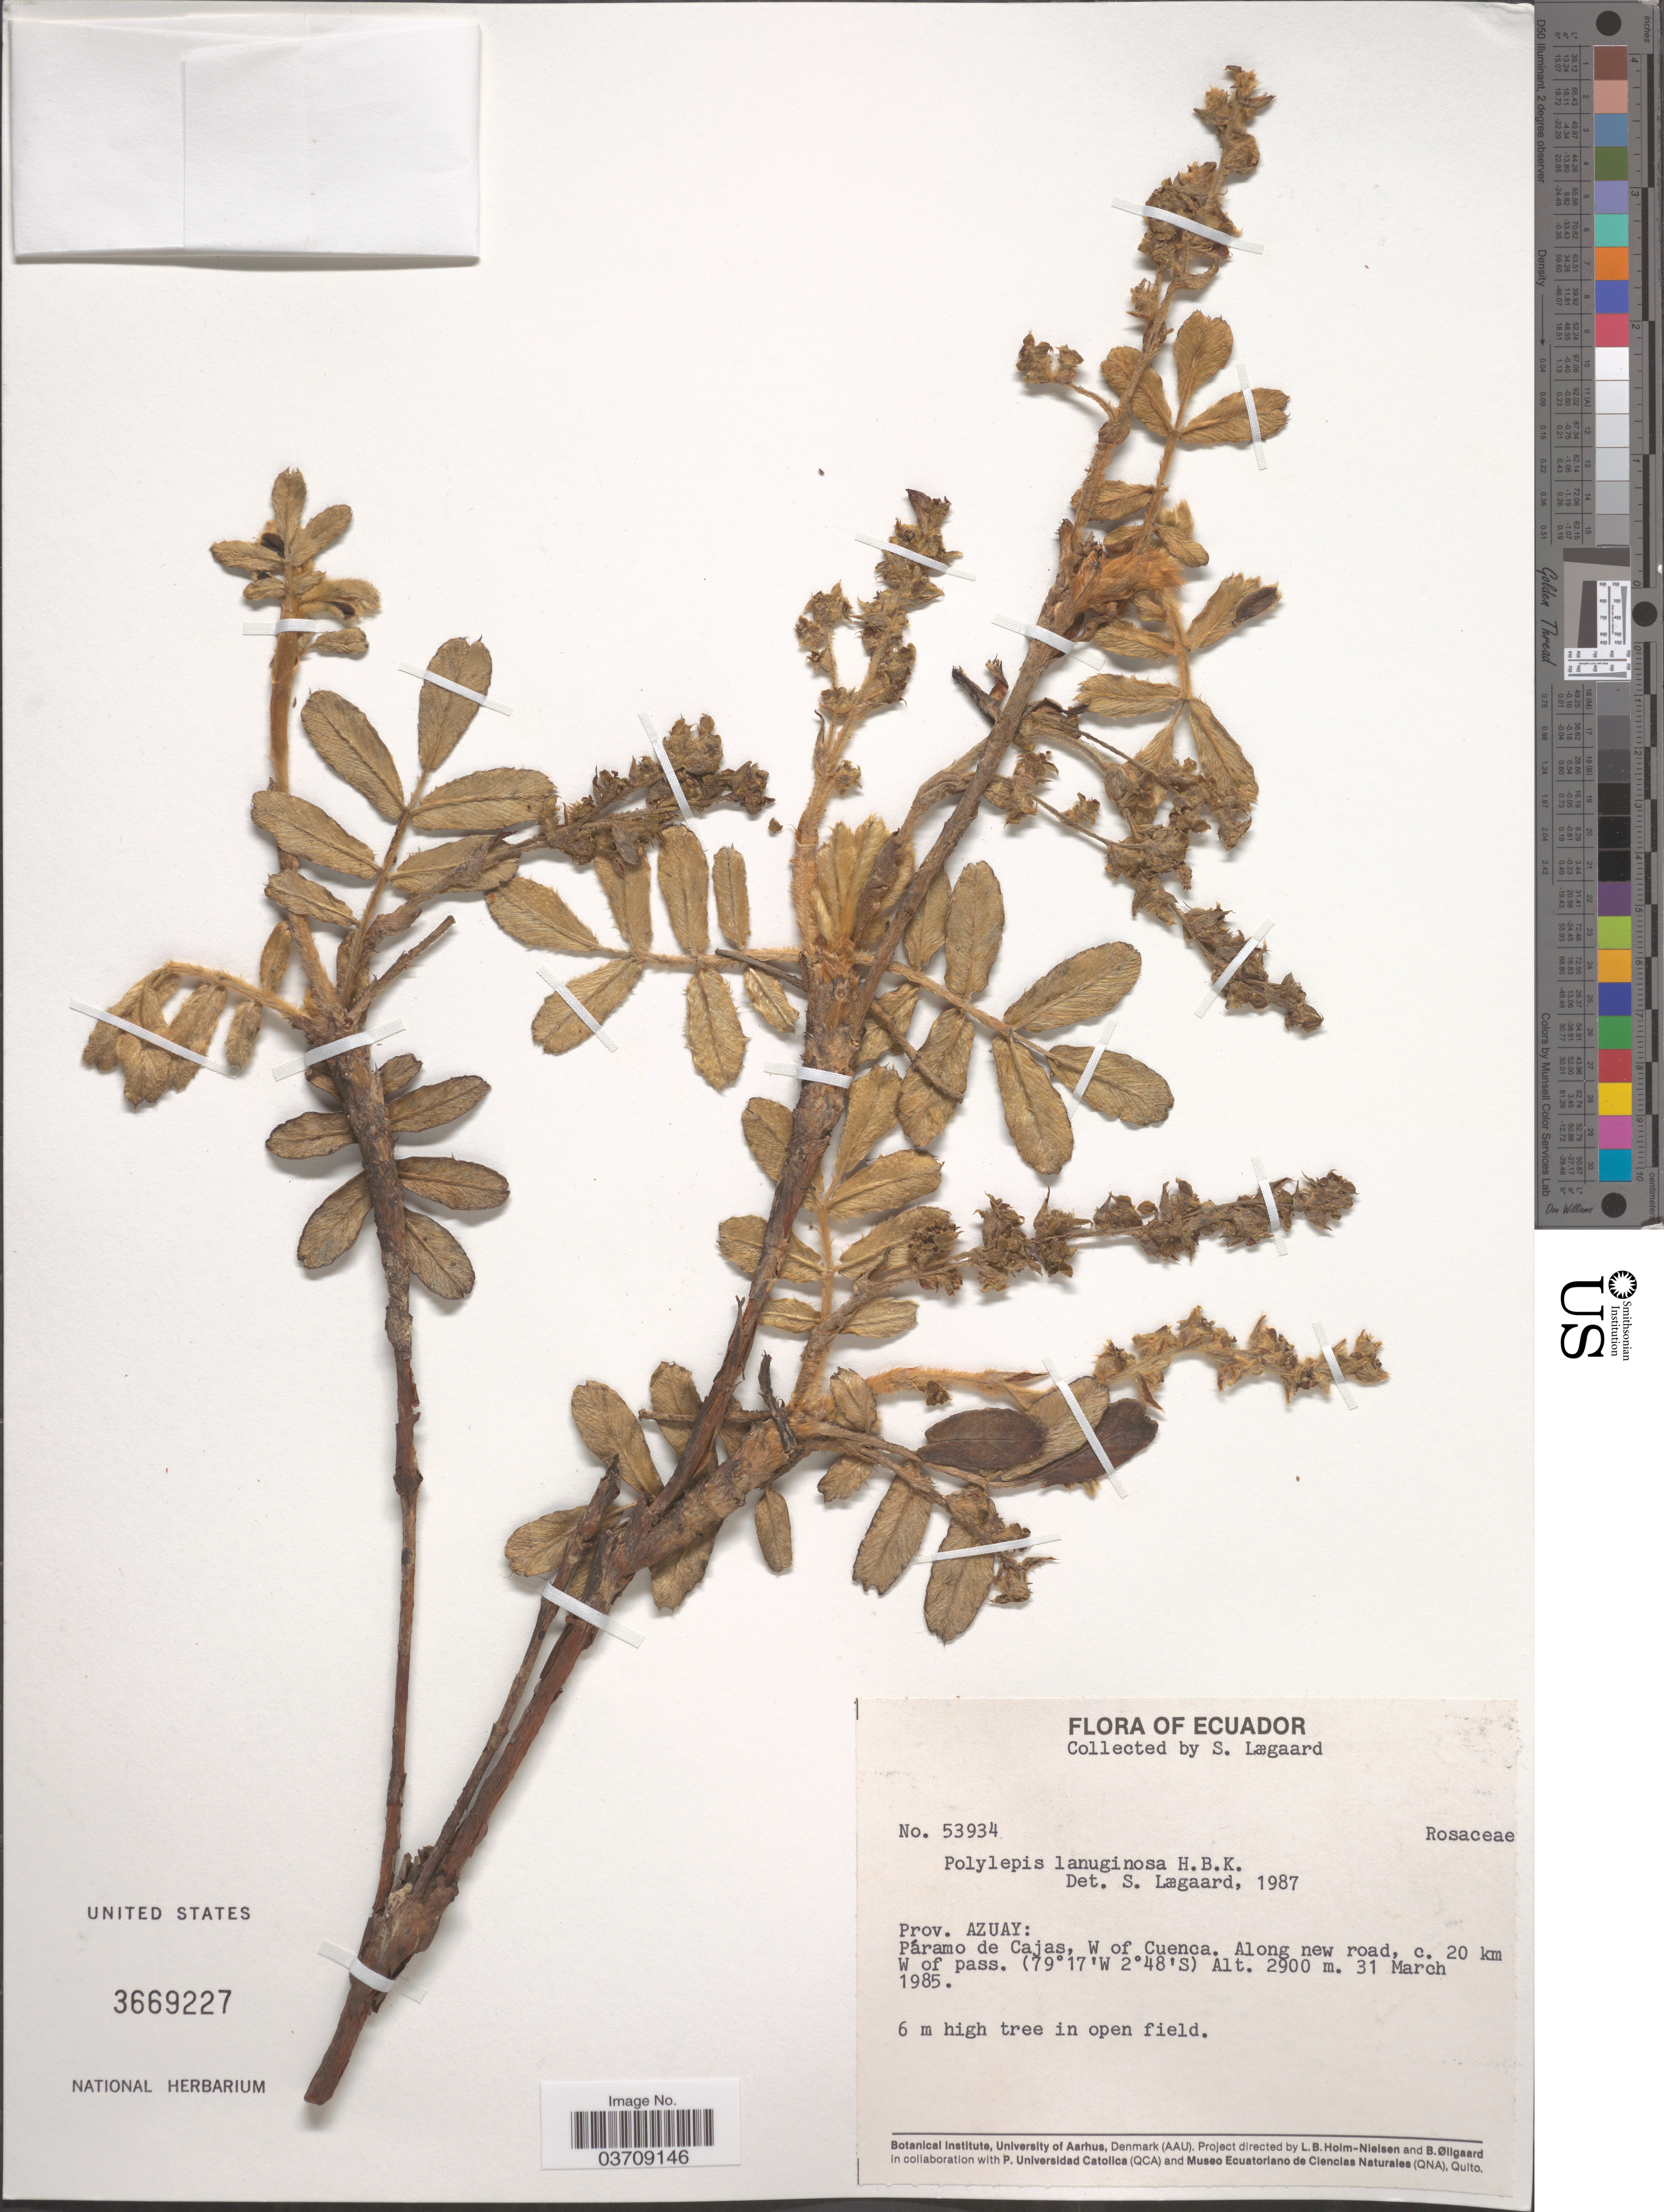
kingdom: Plantae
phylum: Tracheophyta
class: Magnoliopsida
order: Rosales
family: Rosaceae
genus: Polylepis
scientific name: Polylepis lanuginosa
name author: Kunth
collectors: S. Lægaard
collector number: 53934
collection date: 1985-03-31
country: Ecuador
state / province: Azuay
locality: Páramo de Cajas, W of Cuenca. Along new road, c. 20 km W of pass.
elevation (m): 2900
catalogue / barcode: US 3669227